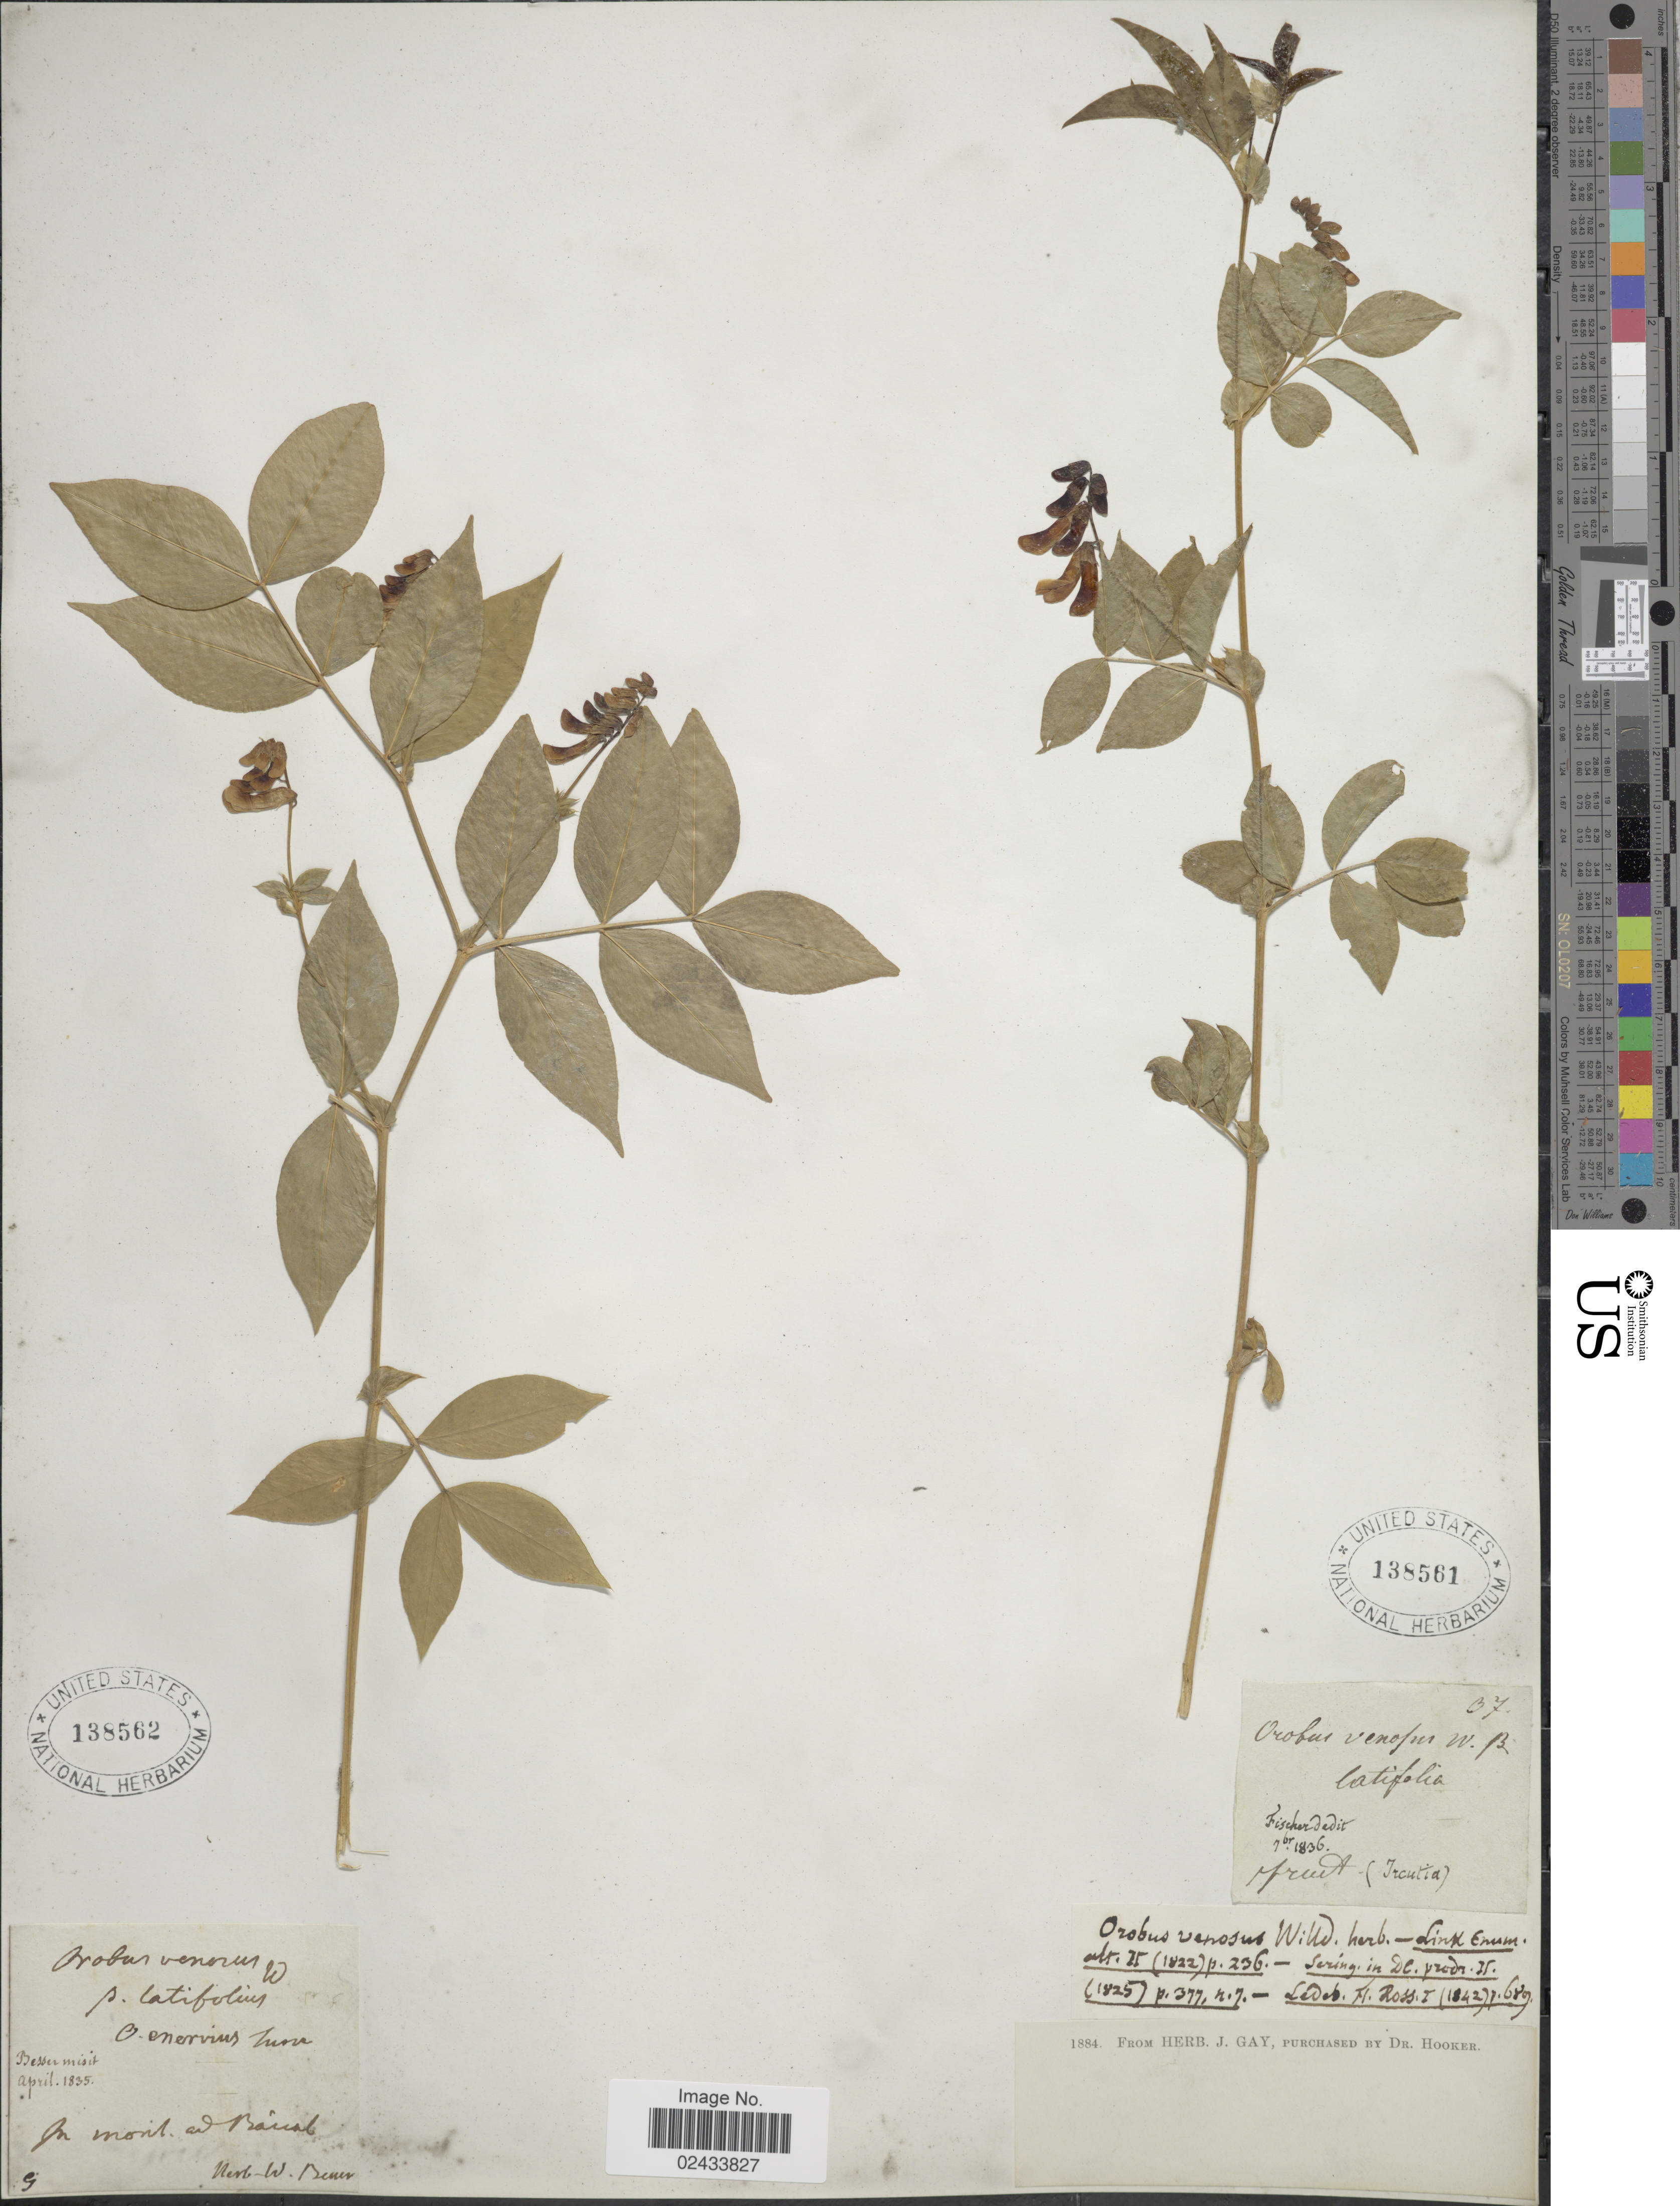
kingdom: Plantae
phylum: Tracheophyta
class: Magnoliopsida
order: Fabales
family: Fabaceae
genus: Lathyrus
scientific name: Lathyrus vernus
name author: (L.) Bernh.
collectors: Besser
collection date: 1835-04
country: Russian federation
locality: In mont ad Baical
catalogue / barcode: US 138562